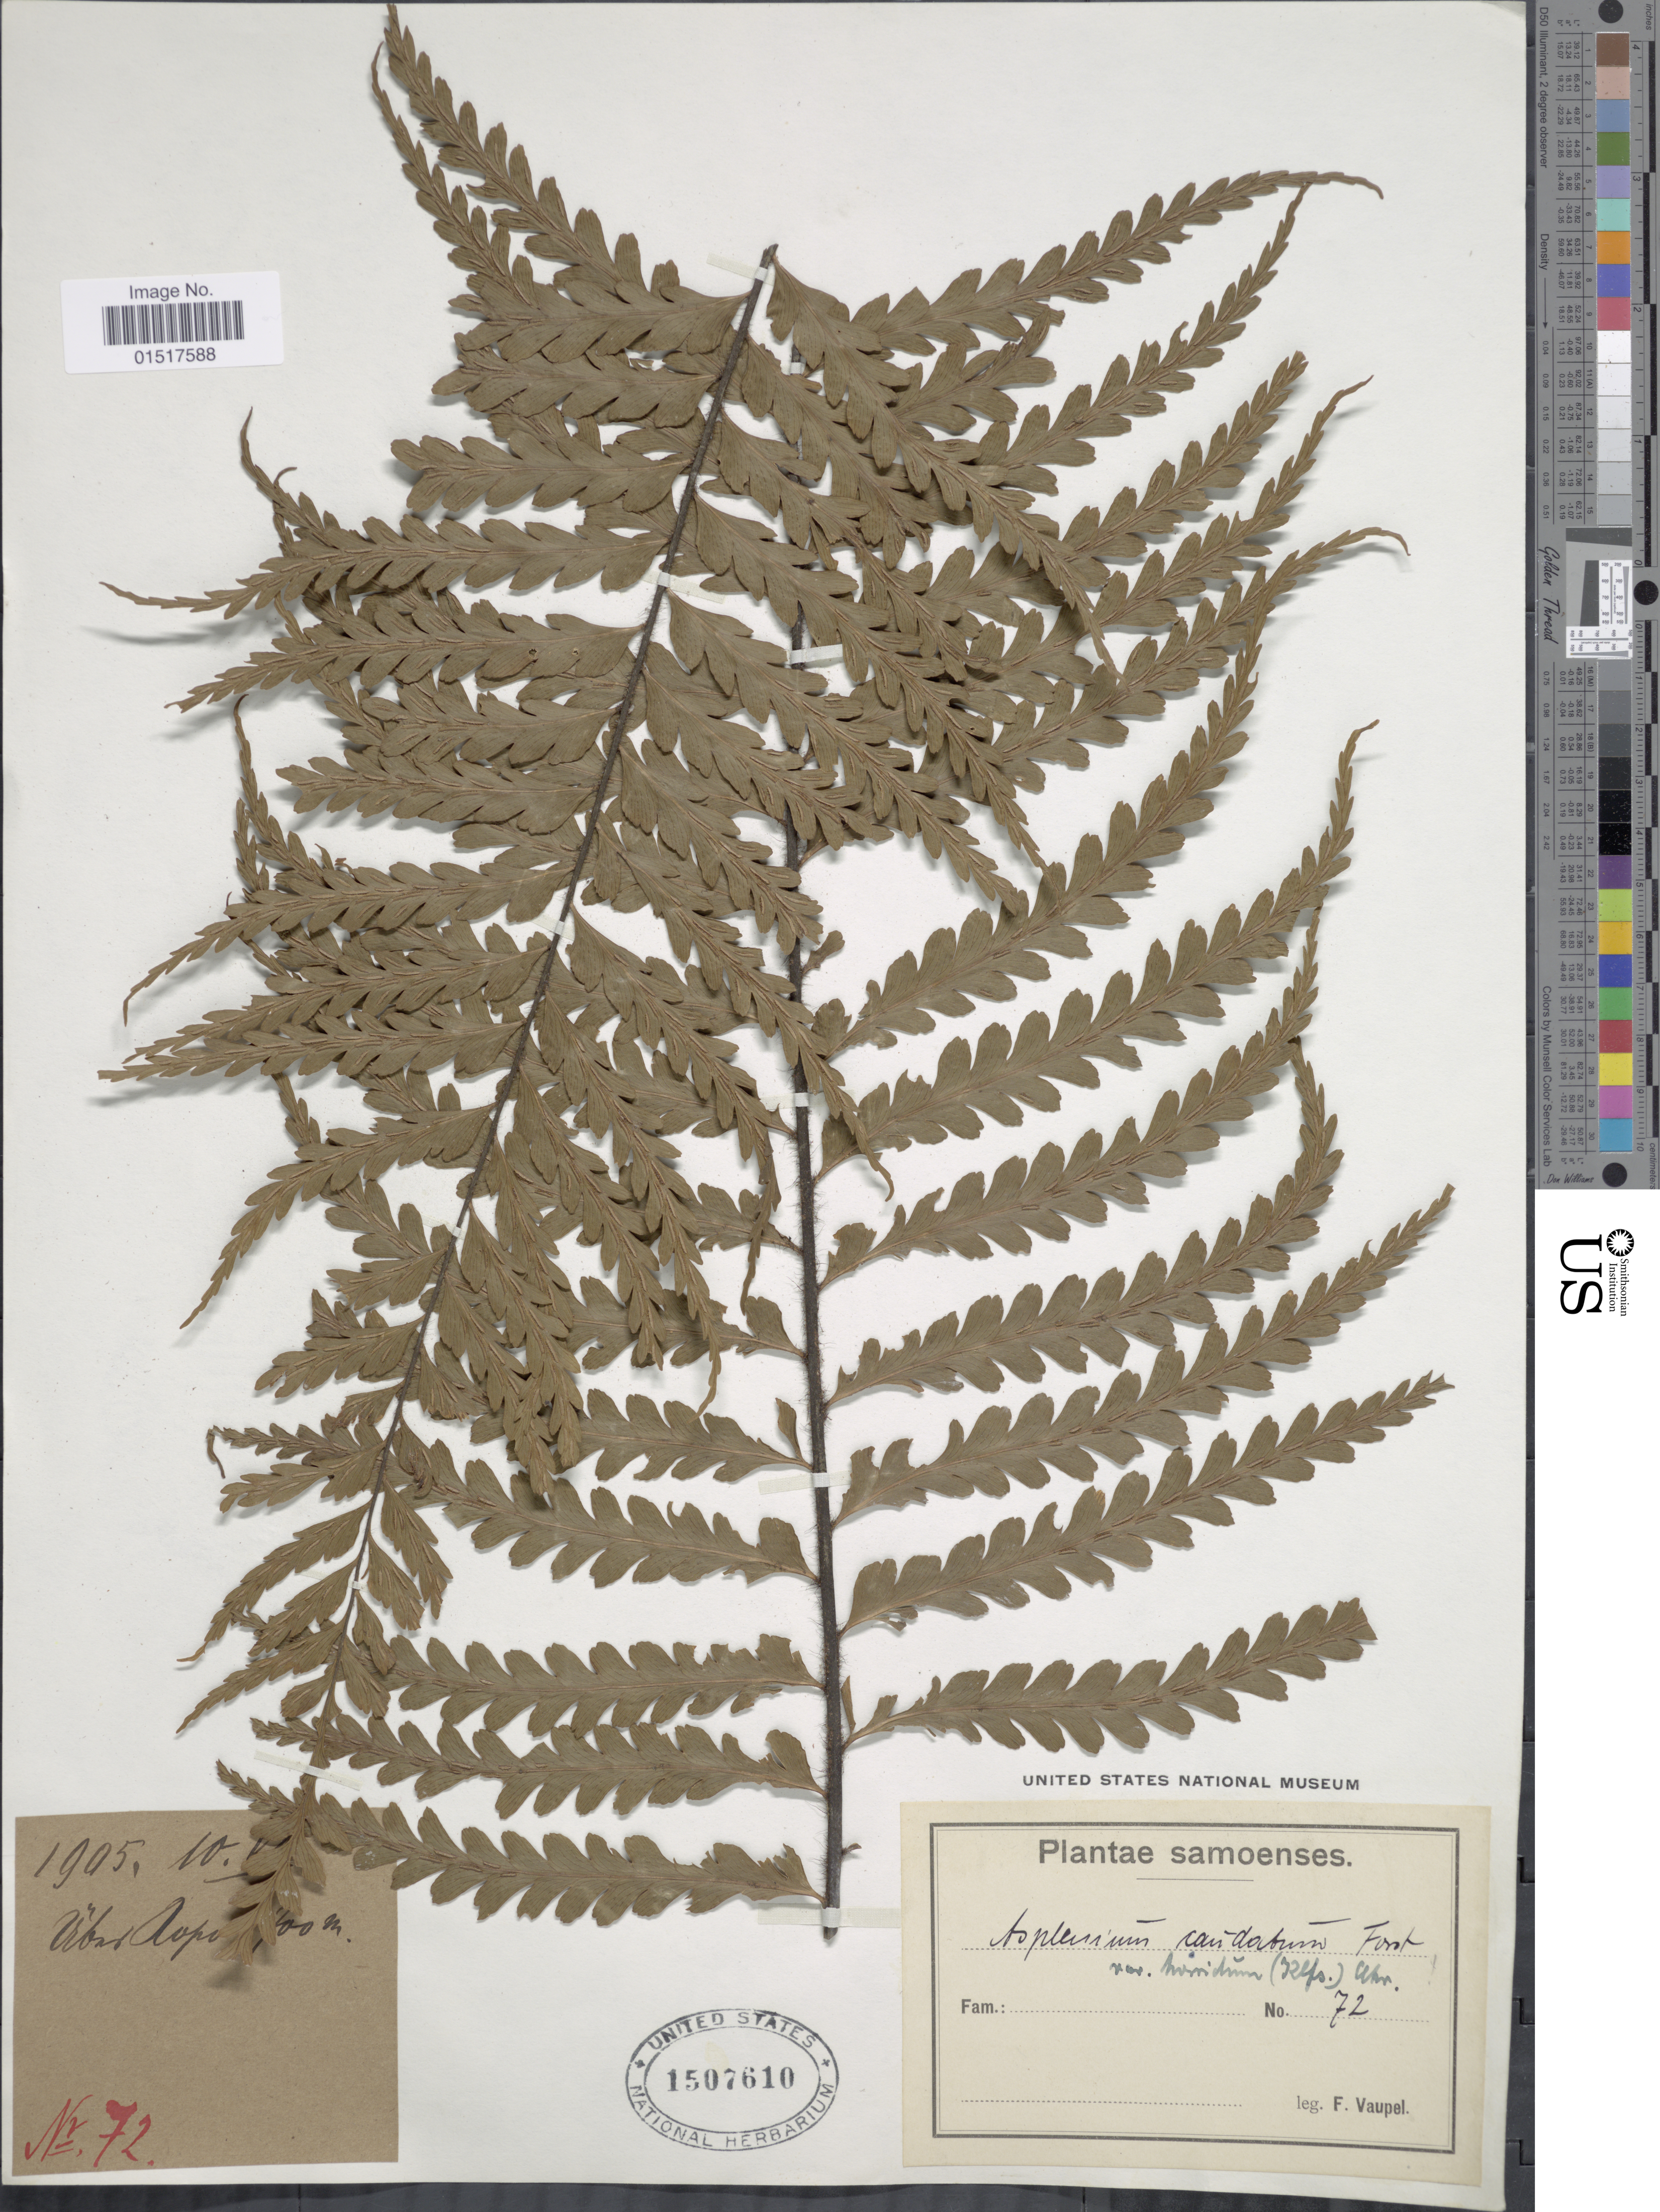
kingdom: Plantae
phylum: Tracheophyta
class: Polypodiopsida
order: Polypodiales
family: Aspleniaceae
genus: Asplenium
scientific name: Asplenium horridum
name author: Kaulf.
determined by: Salgado, A. E.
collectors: F. Vaupel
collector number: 72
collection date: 1905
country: Samoa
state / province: Gagaifomauga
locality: Samoenses.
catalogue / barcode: US 1507610